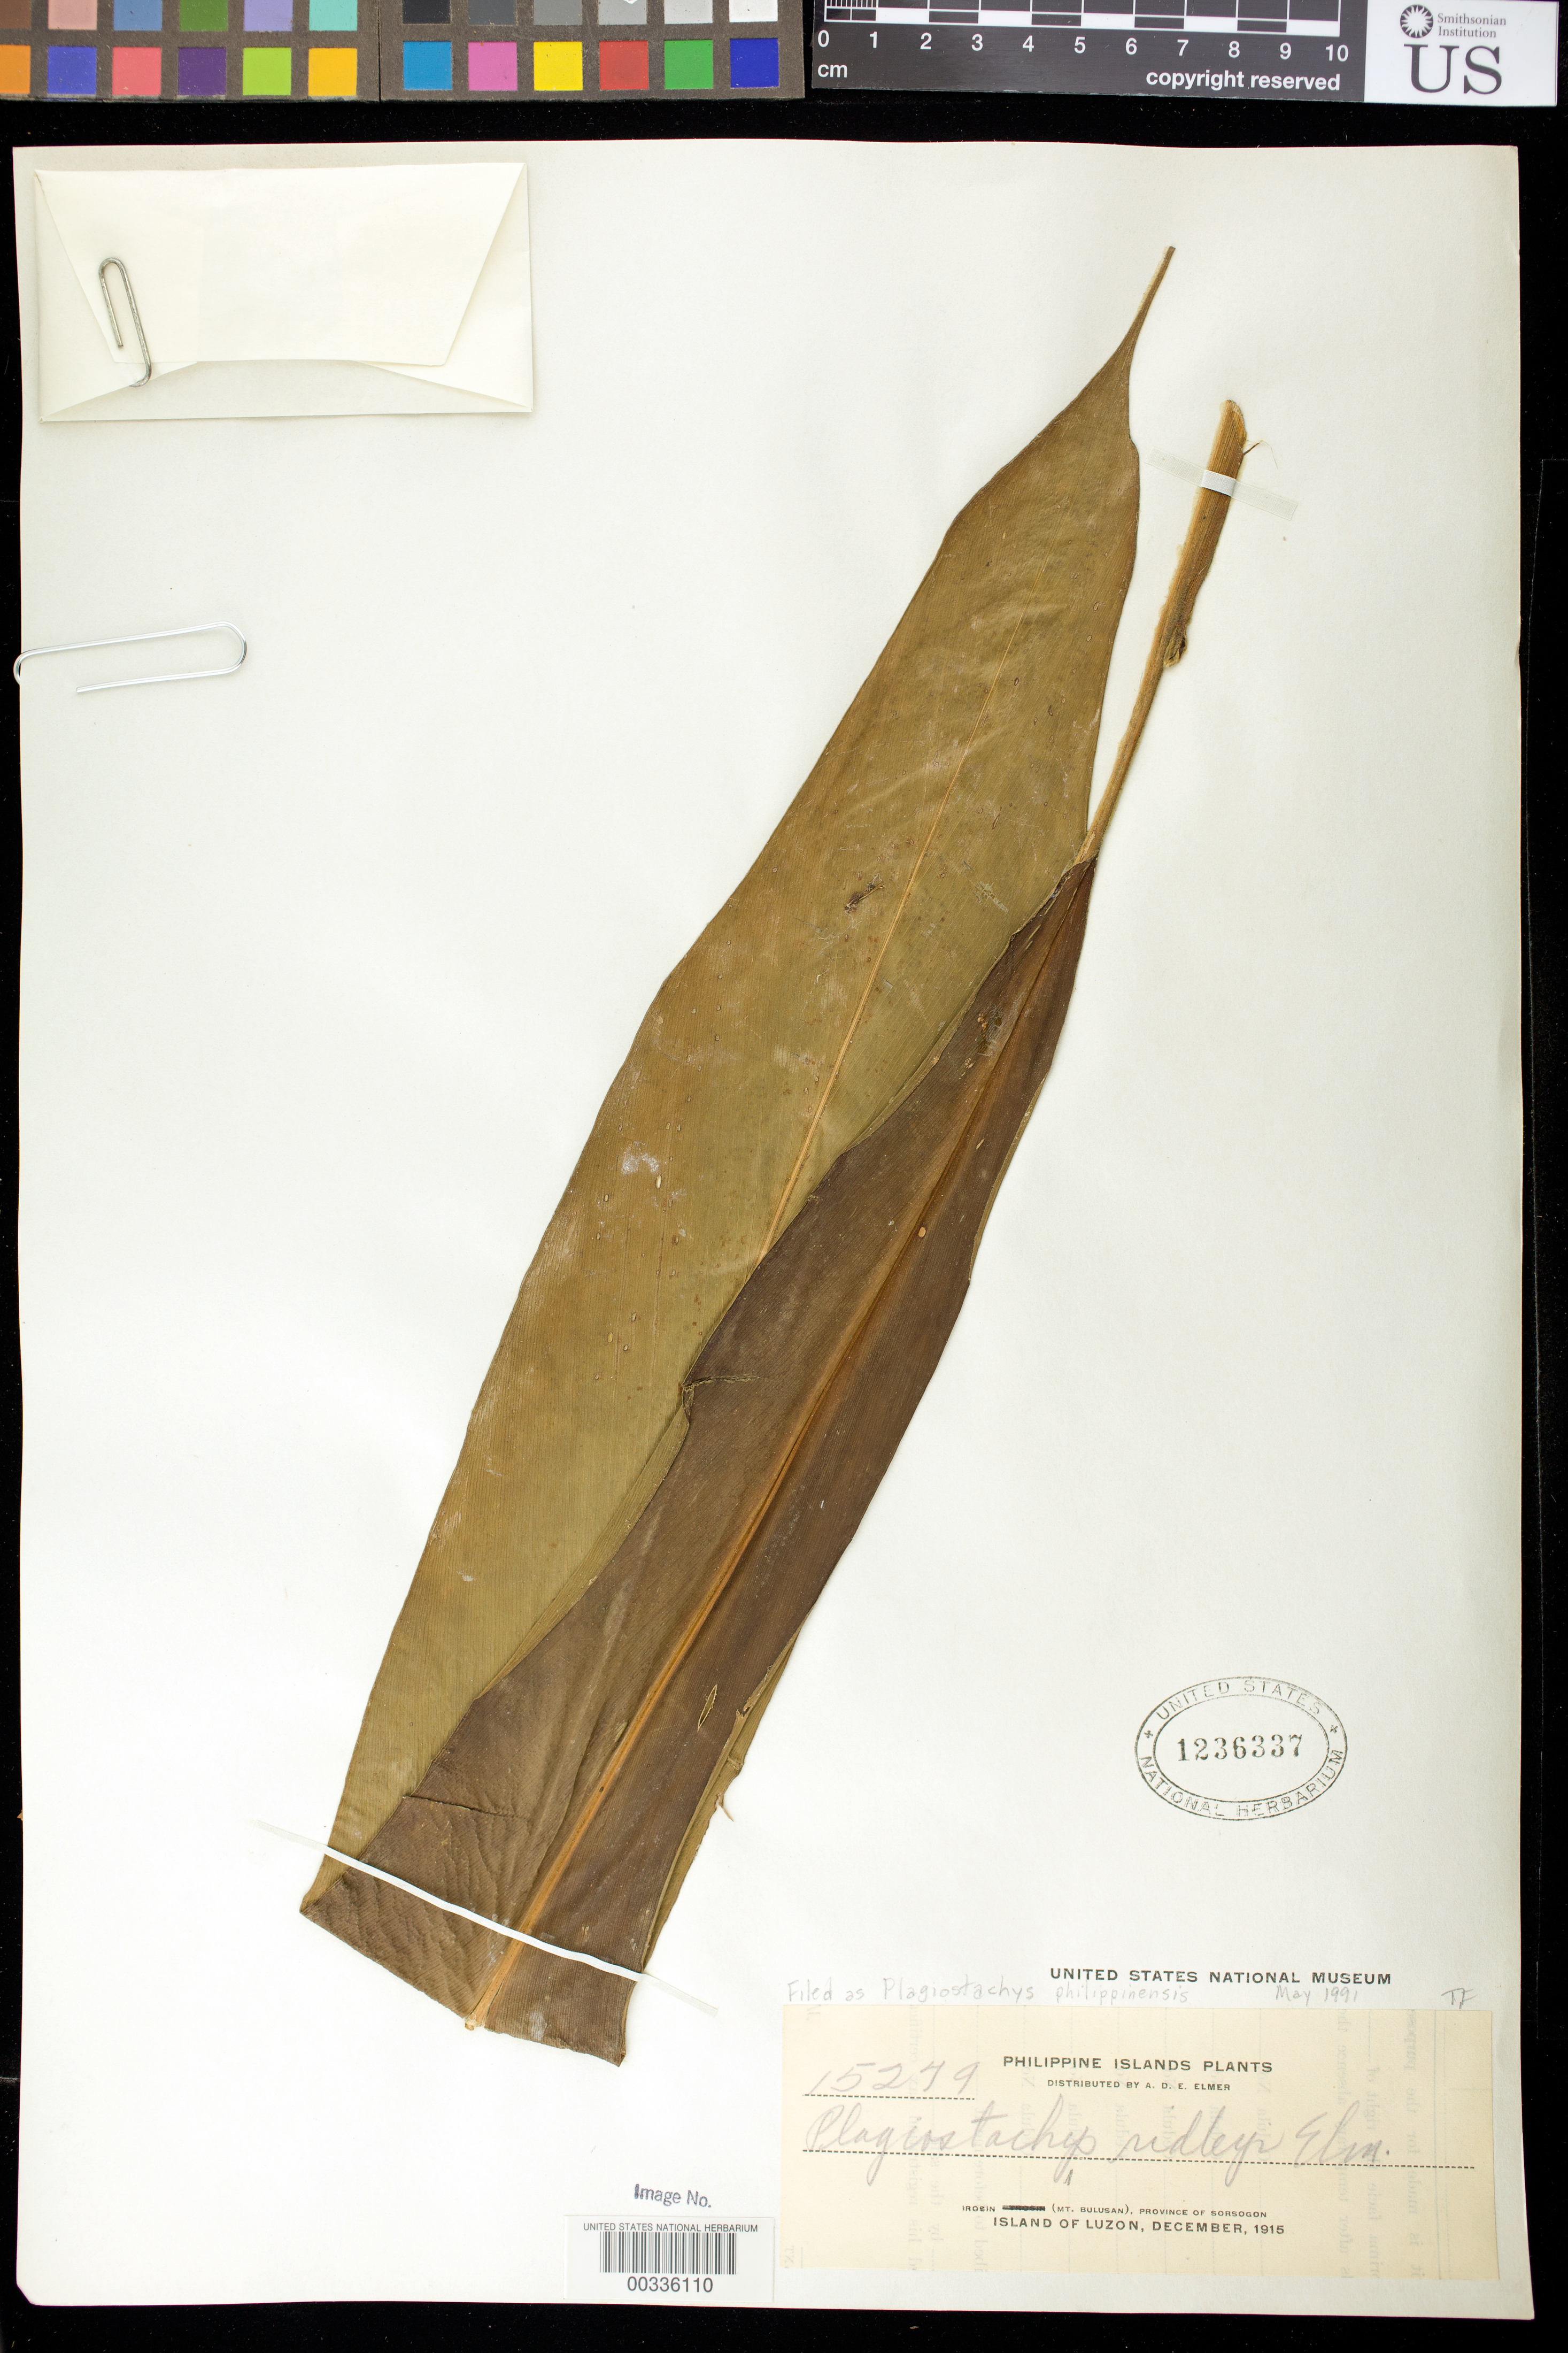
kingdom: Plantae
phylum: Tracheophyta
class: Liliopsida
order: Zingiberales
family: Zingiberaceae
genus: Plagiostachys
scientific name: Plagiostachys philippinensis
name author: Ridl. in Elmer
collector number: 15279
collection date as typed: Dec 1915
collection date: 1915-12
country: Philippines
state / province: Bicol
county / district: Sorsogon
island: Luzon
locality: Irosin (Mt. Bulusan)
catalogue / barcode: US 1236337